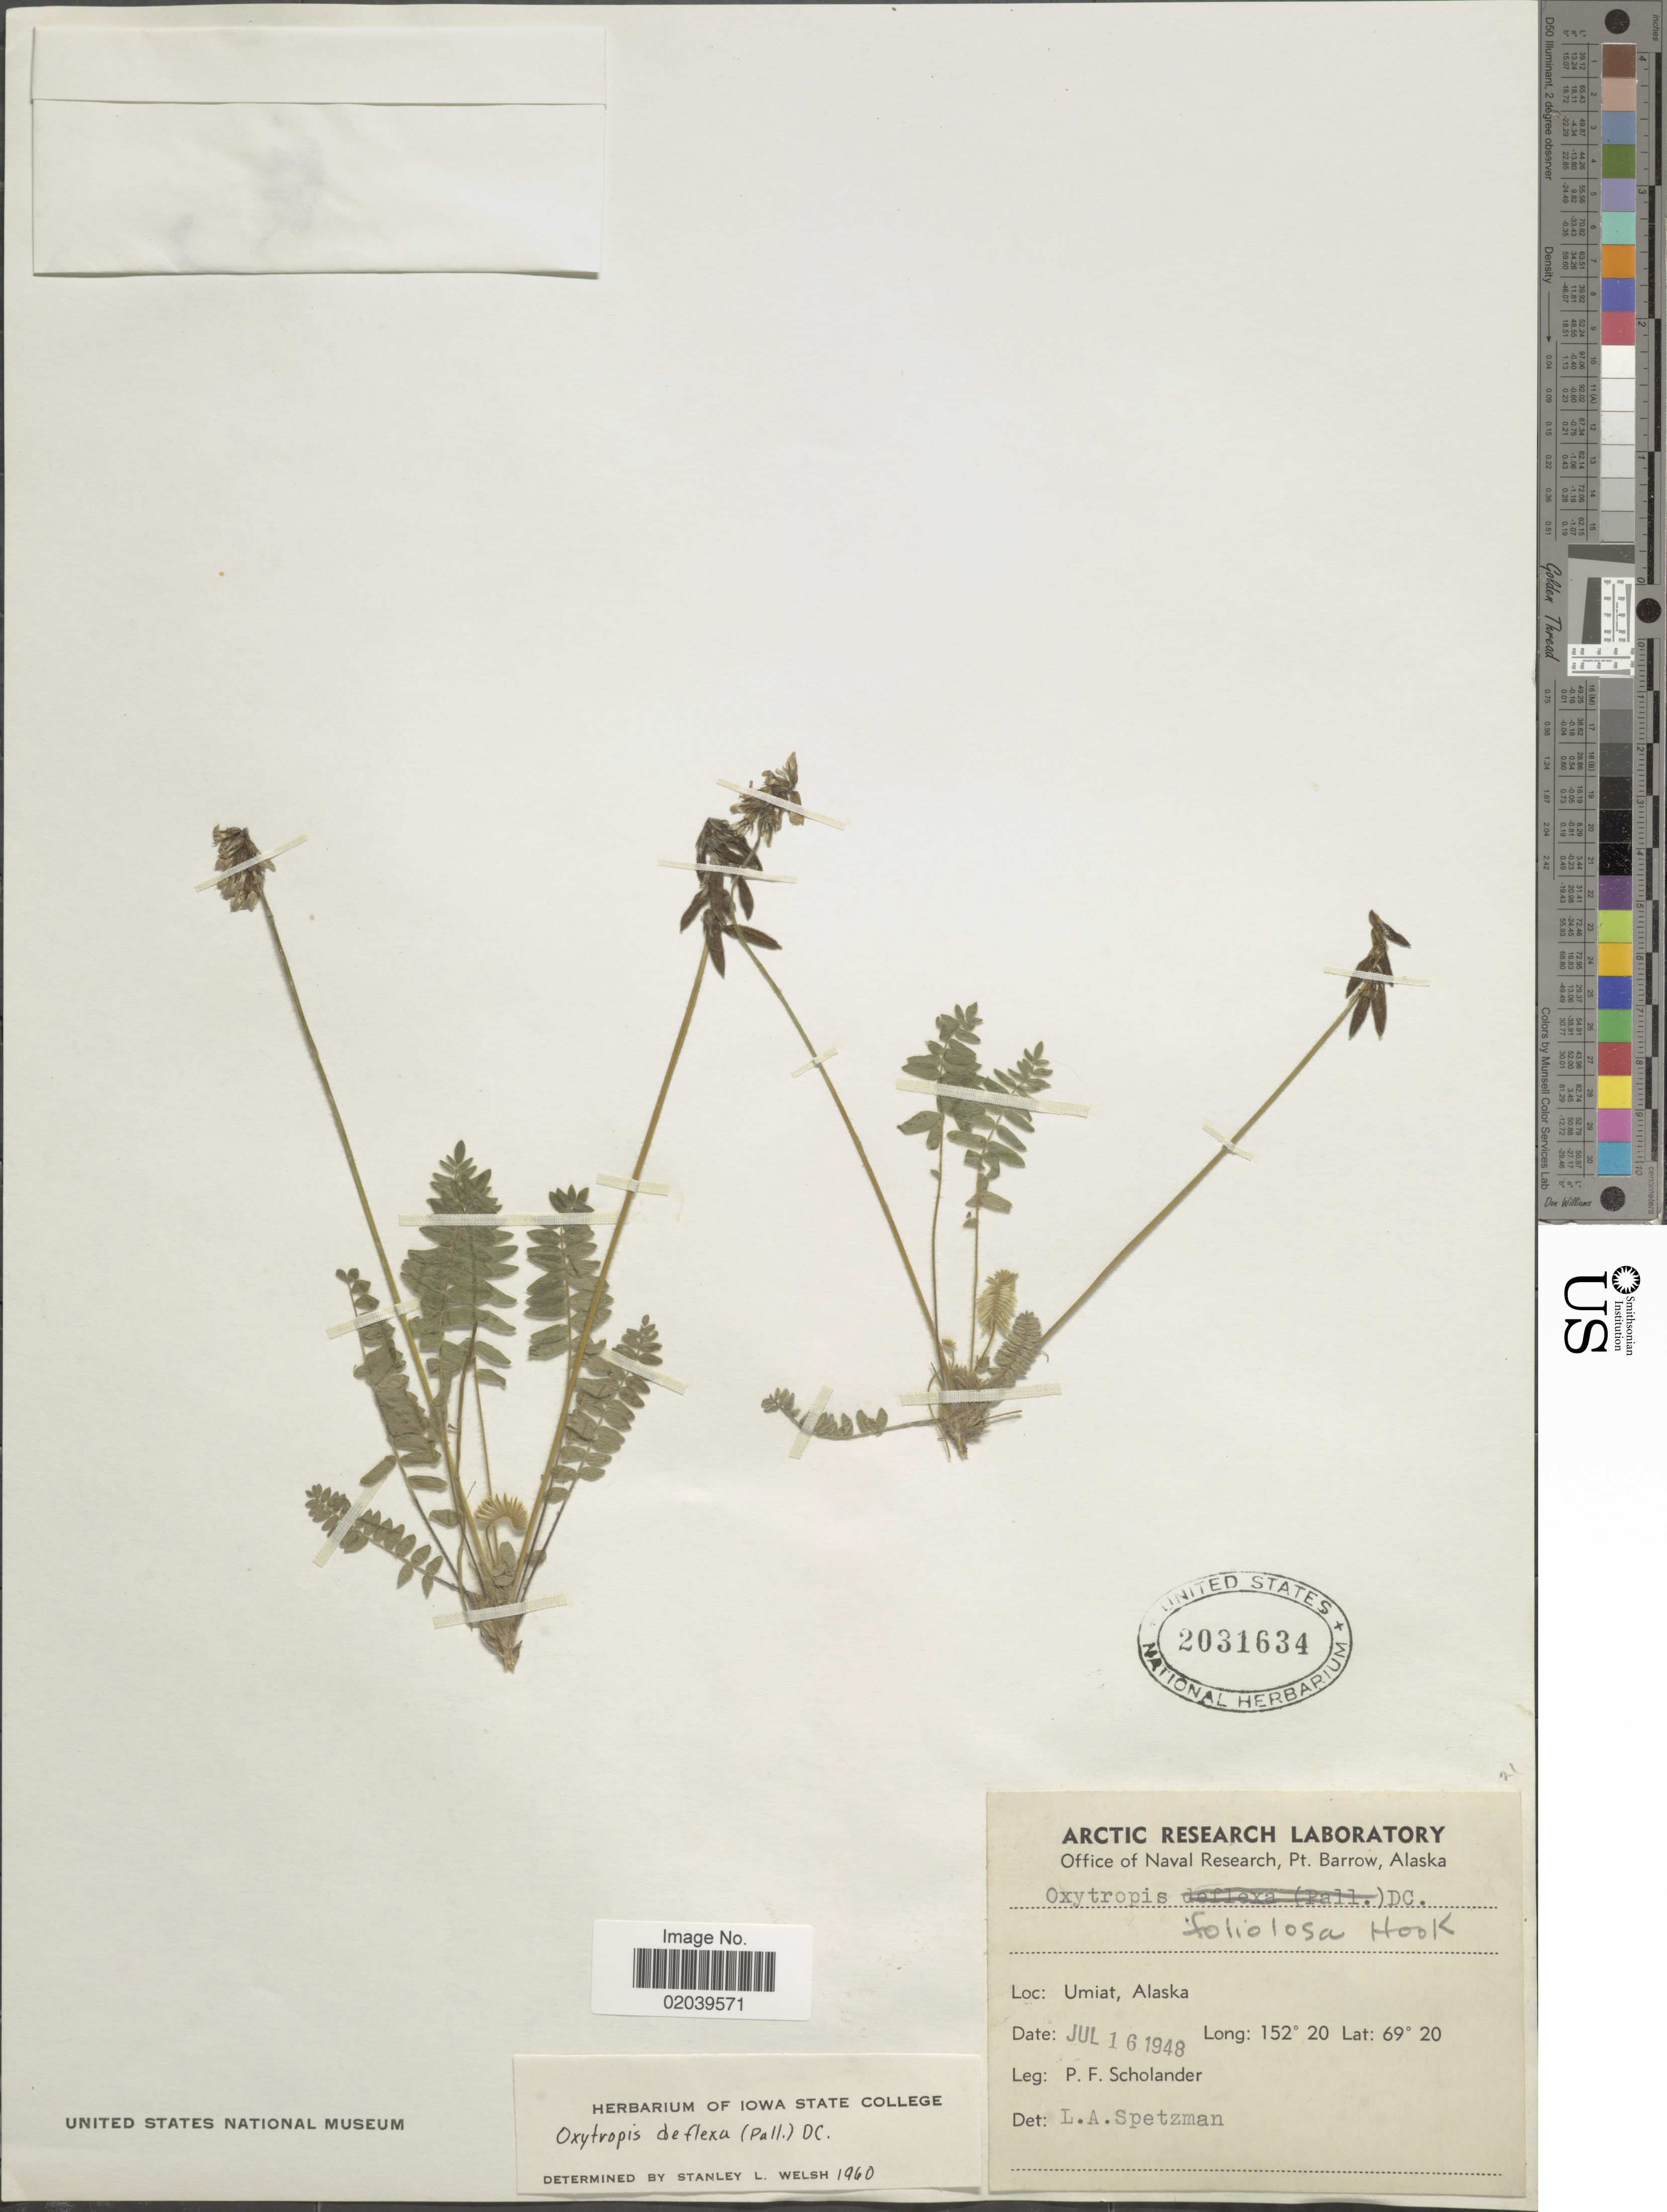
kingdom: Plantae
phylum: Tracheophyta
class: Magnoliopsida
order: Fabales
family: Fabaceae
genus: Oxytropis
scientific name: Oxytropis deflexa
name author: (Pall.) DC.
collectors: P. Scholander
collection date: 1948-07-16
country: United States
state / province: Alaska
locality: Umiat, Alaska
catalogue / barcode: US 2031634